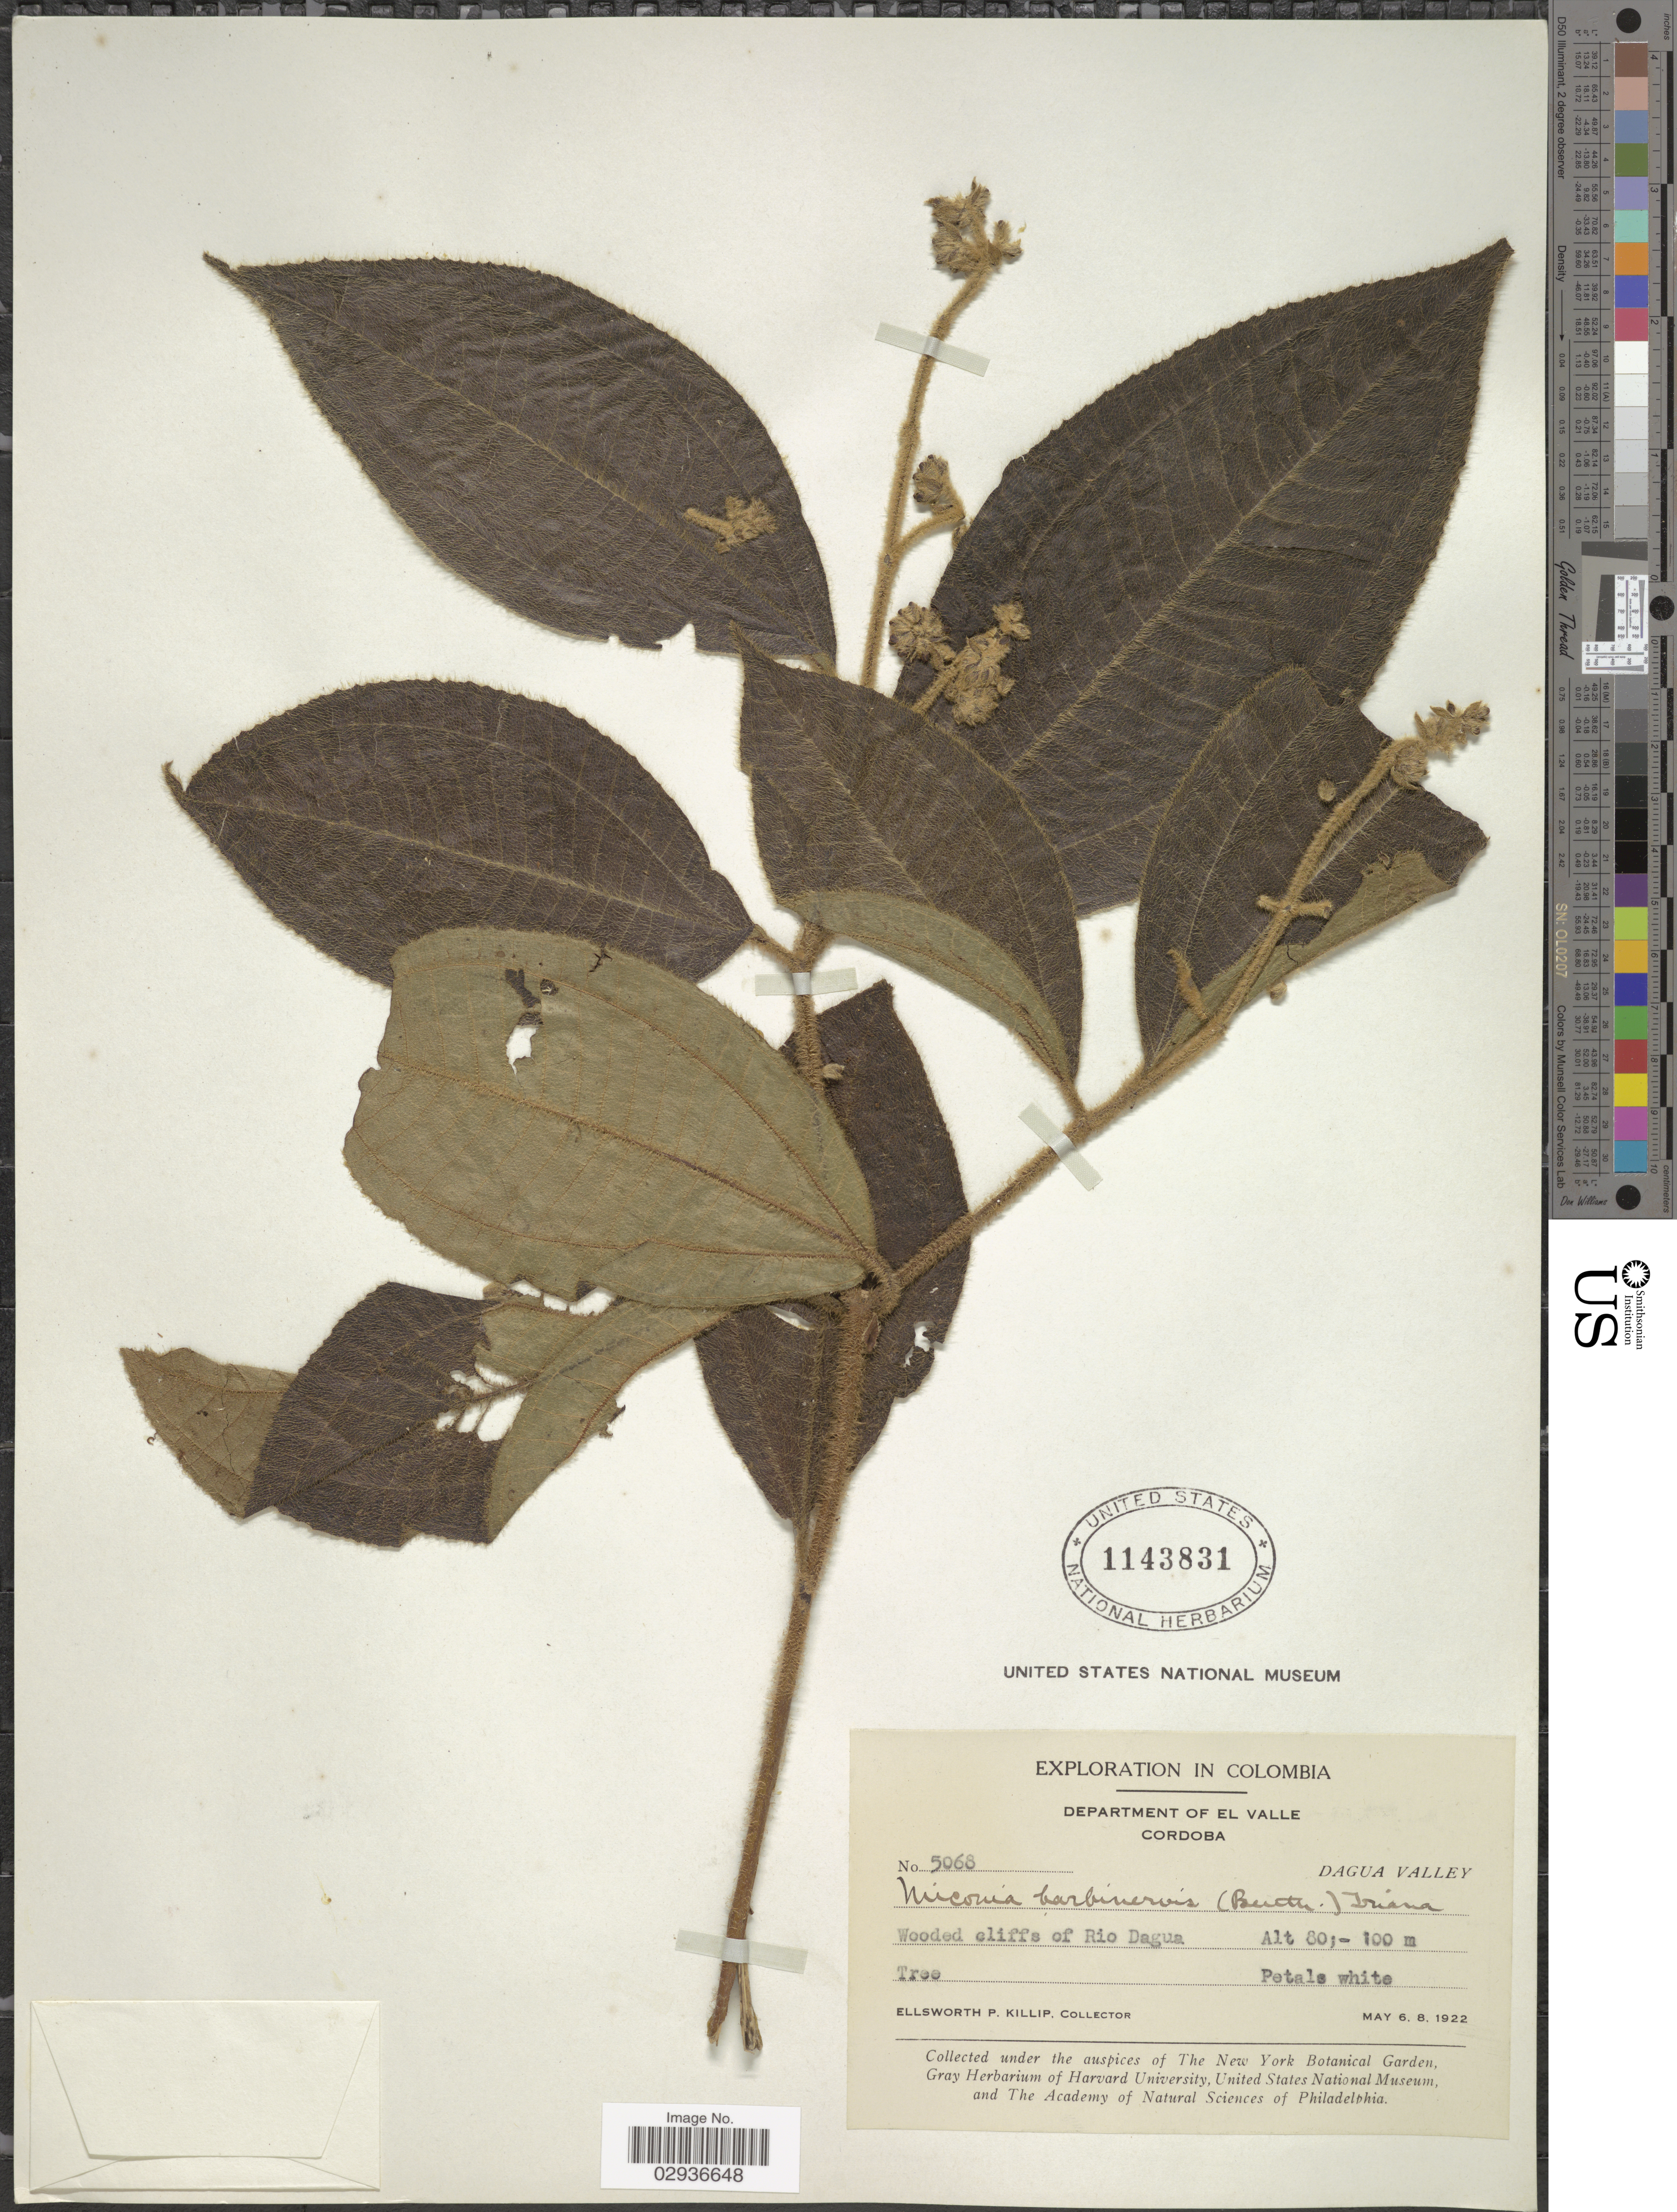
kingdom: Plantae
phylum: Tracheophyta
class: Magnoliopsida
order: Myrtales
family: Melastomataceae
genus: Miconia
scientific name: Miconia barbinervis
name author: (Benth.) Triana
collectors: E. P. Killip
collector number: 5068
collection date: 1922-05-06/1922-05-08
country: Colombia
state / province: Valle del Cauca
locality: Department of El Valle, Cordoba, Dagua Valley, Wooded cliffs of Rio Dagua.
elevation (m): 80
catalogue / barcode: US 1143831